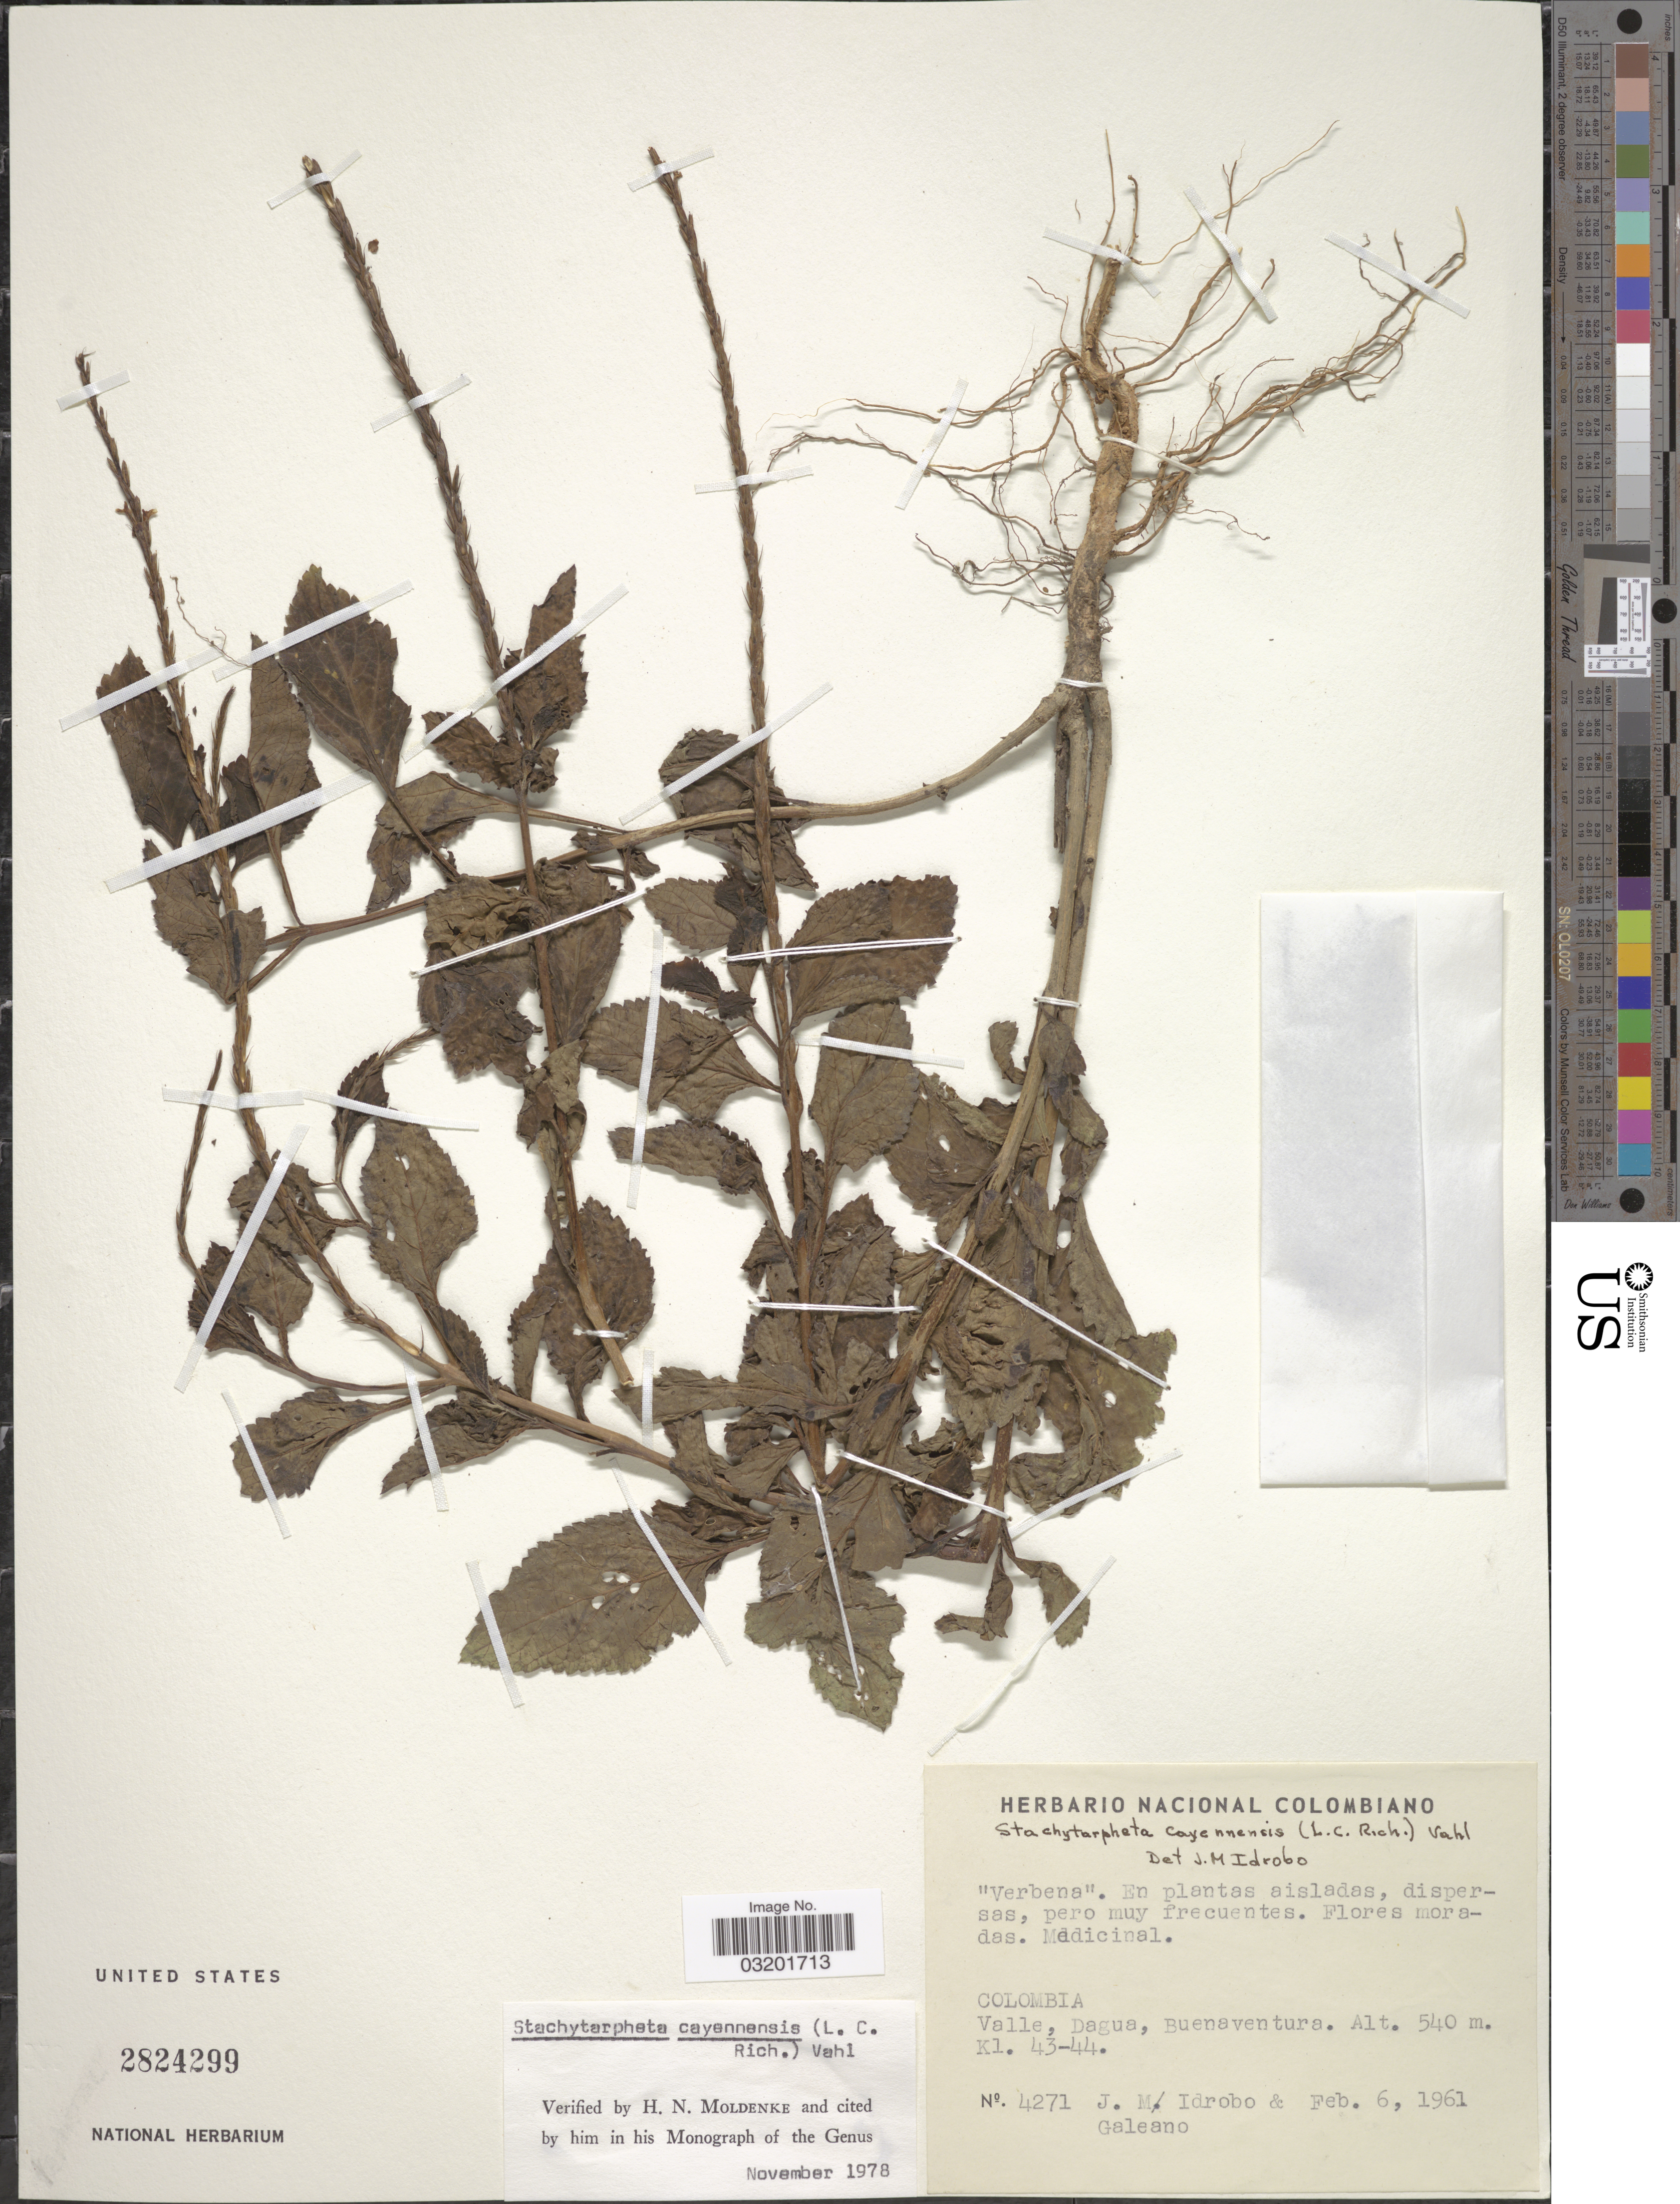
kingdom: Plantae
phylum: Tracheophyta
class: Magnoliopsida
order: Lamiales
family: Verbenaceae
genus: Stachytarpheta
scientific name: Stachytarpheta cayennensis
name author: (Rich.) Vahl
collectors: J. M. Idrobo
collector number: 4271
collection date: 1961-02-06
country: Colombia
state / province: Valle del Cauca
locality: Valle, Dagua, Buenaventura.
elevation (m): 540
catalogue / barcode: US 2824299